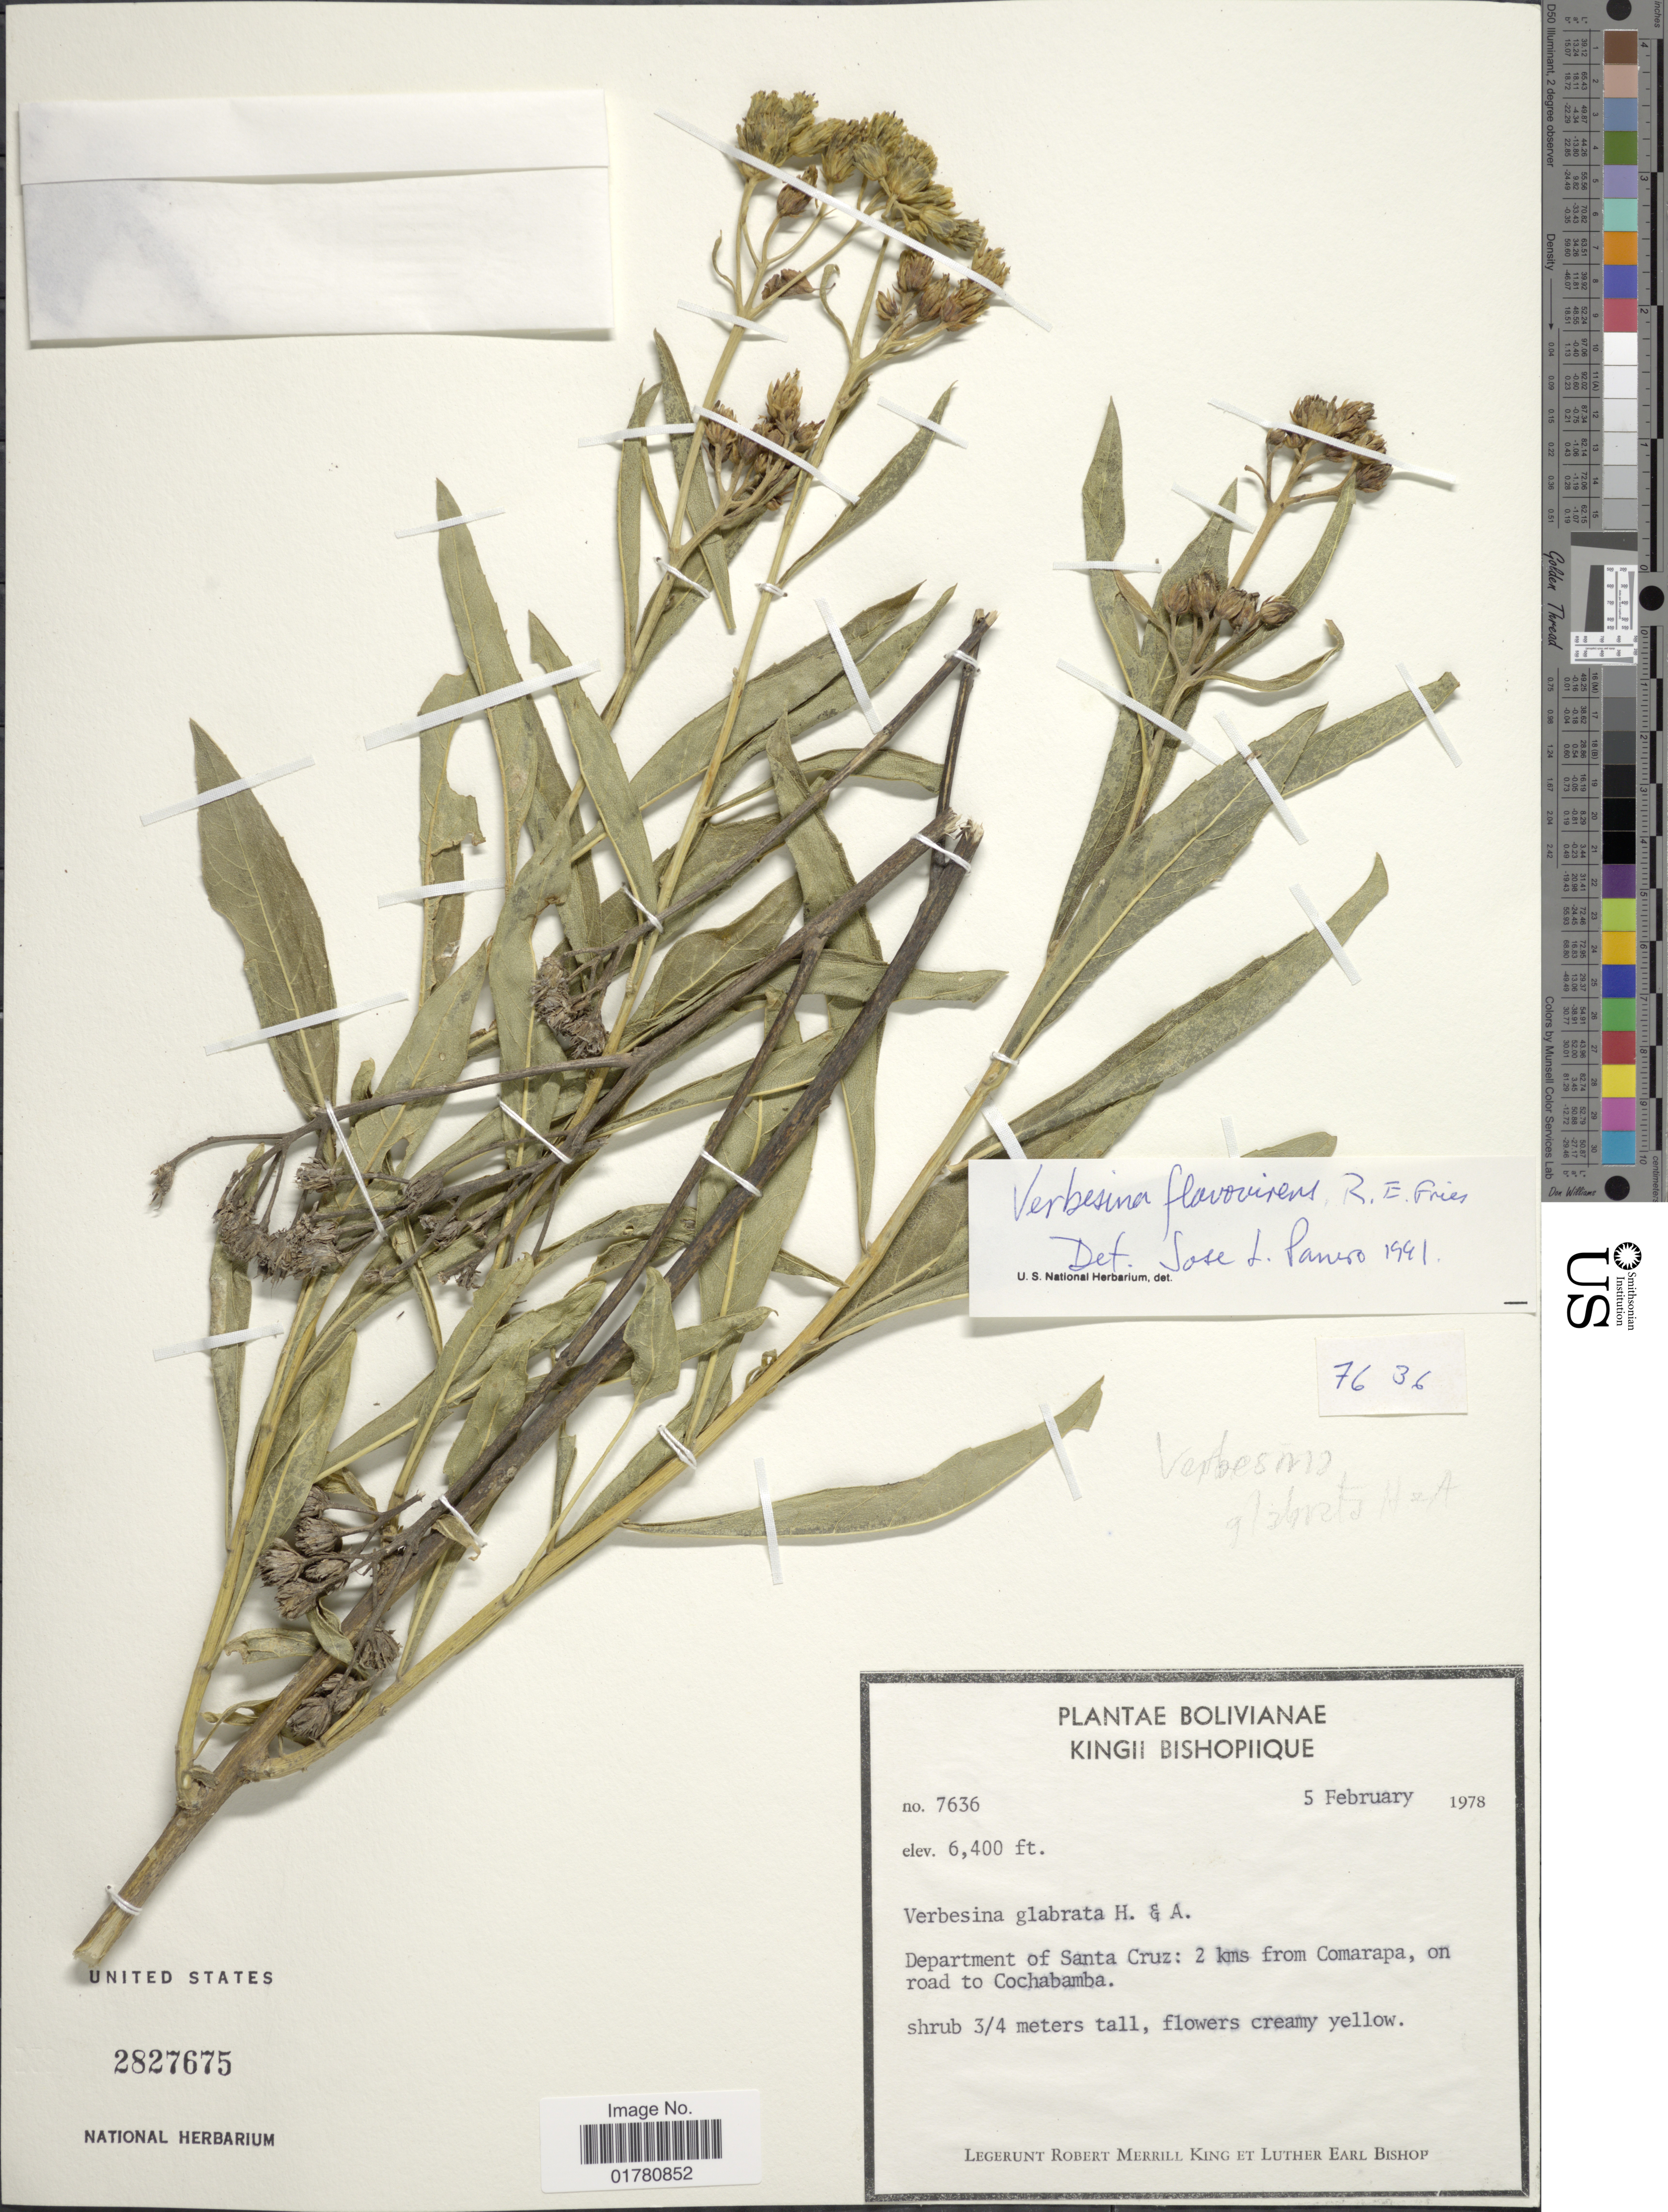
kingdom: Plantae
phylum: Tracheophyta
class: Magnoliopsida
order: Asterales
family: Asteraceae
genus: Verbesina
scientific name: Verbesina flavovirens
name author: R.E. Fr.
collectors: R. M. King & L. E. Bishop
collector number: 7636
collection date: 1978-02-05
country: Bolivia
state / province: Santa Cruz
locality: Department of Santa Cruz: 2 kms from Comarapa, on road to Cochabamba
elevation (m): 1951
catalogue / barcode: US 2827675